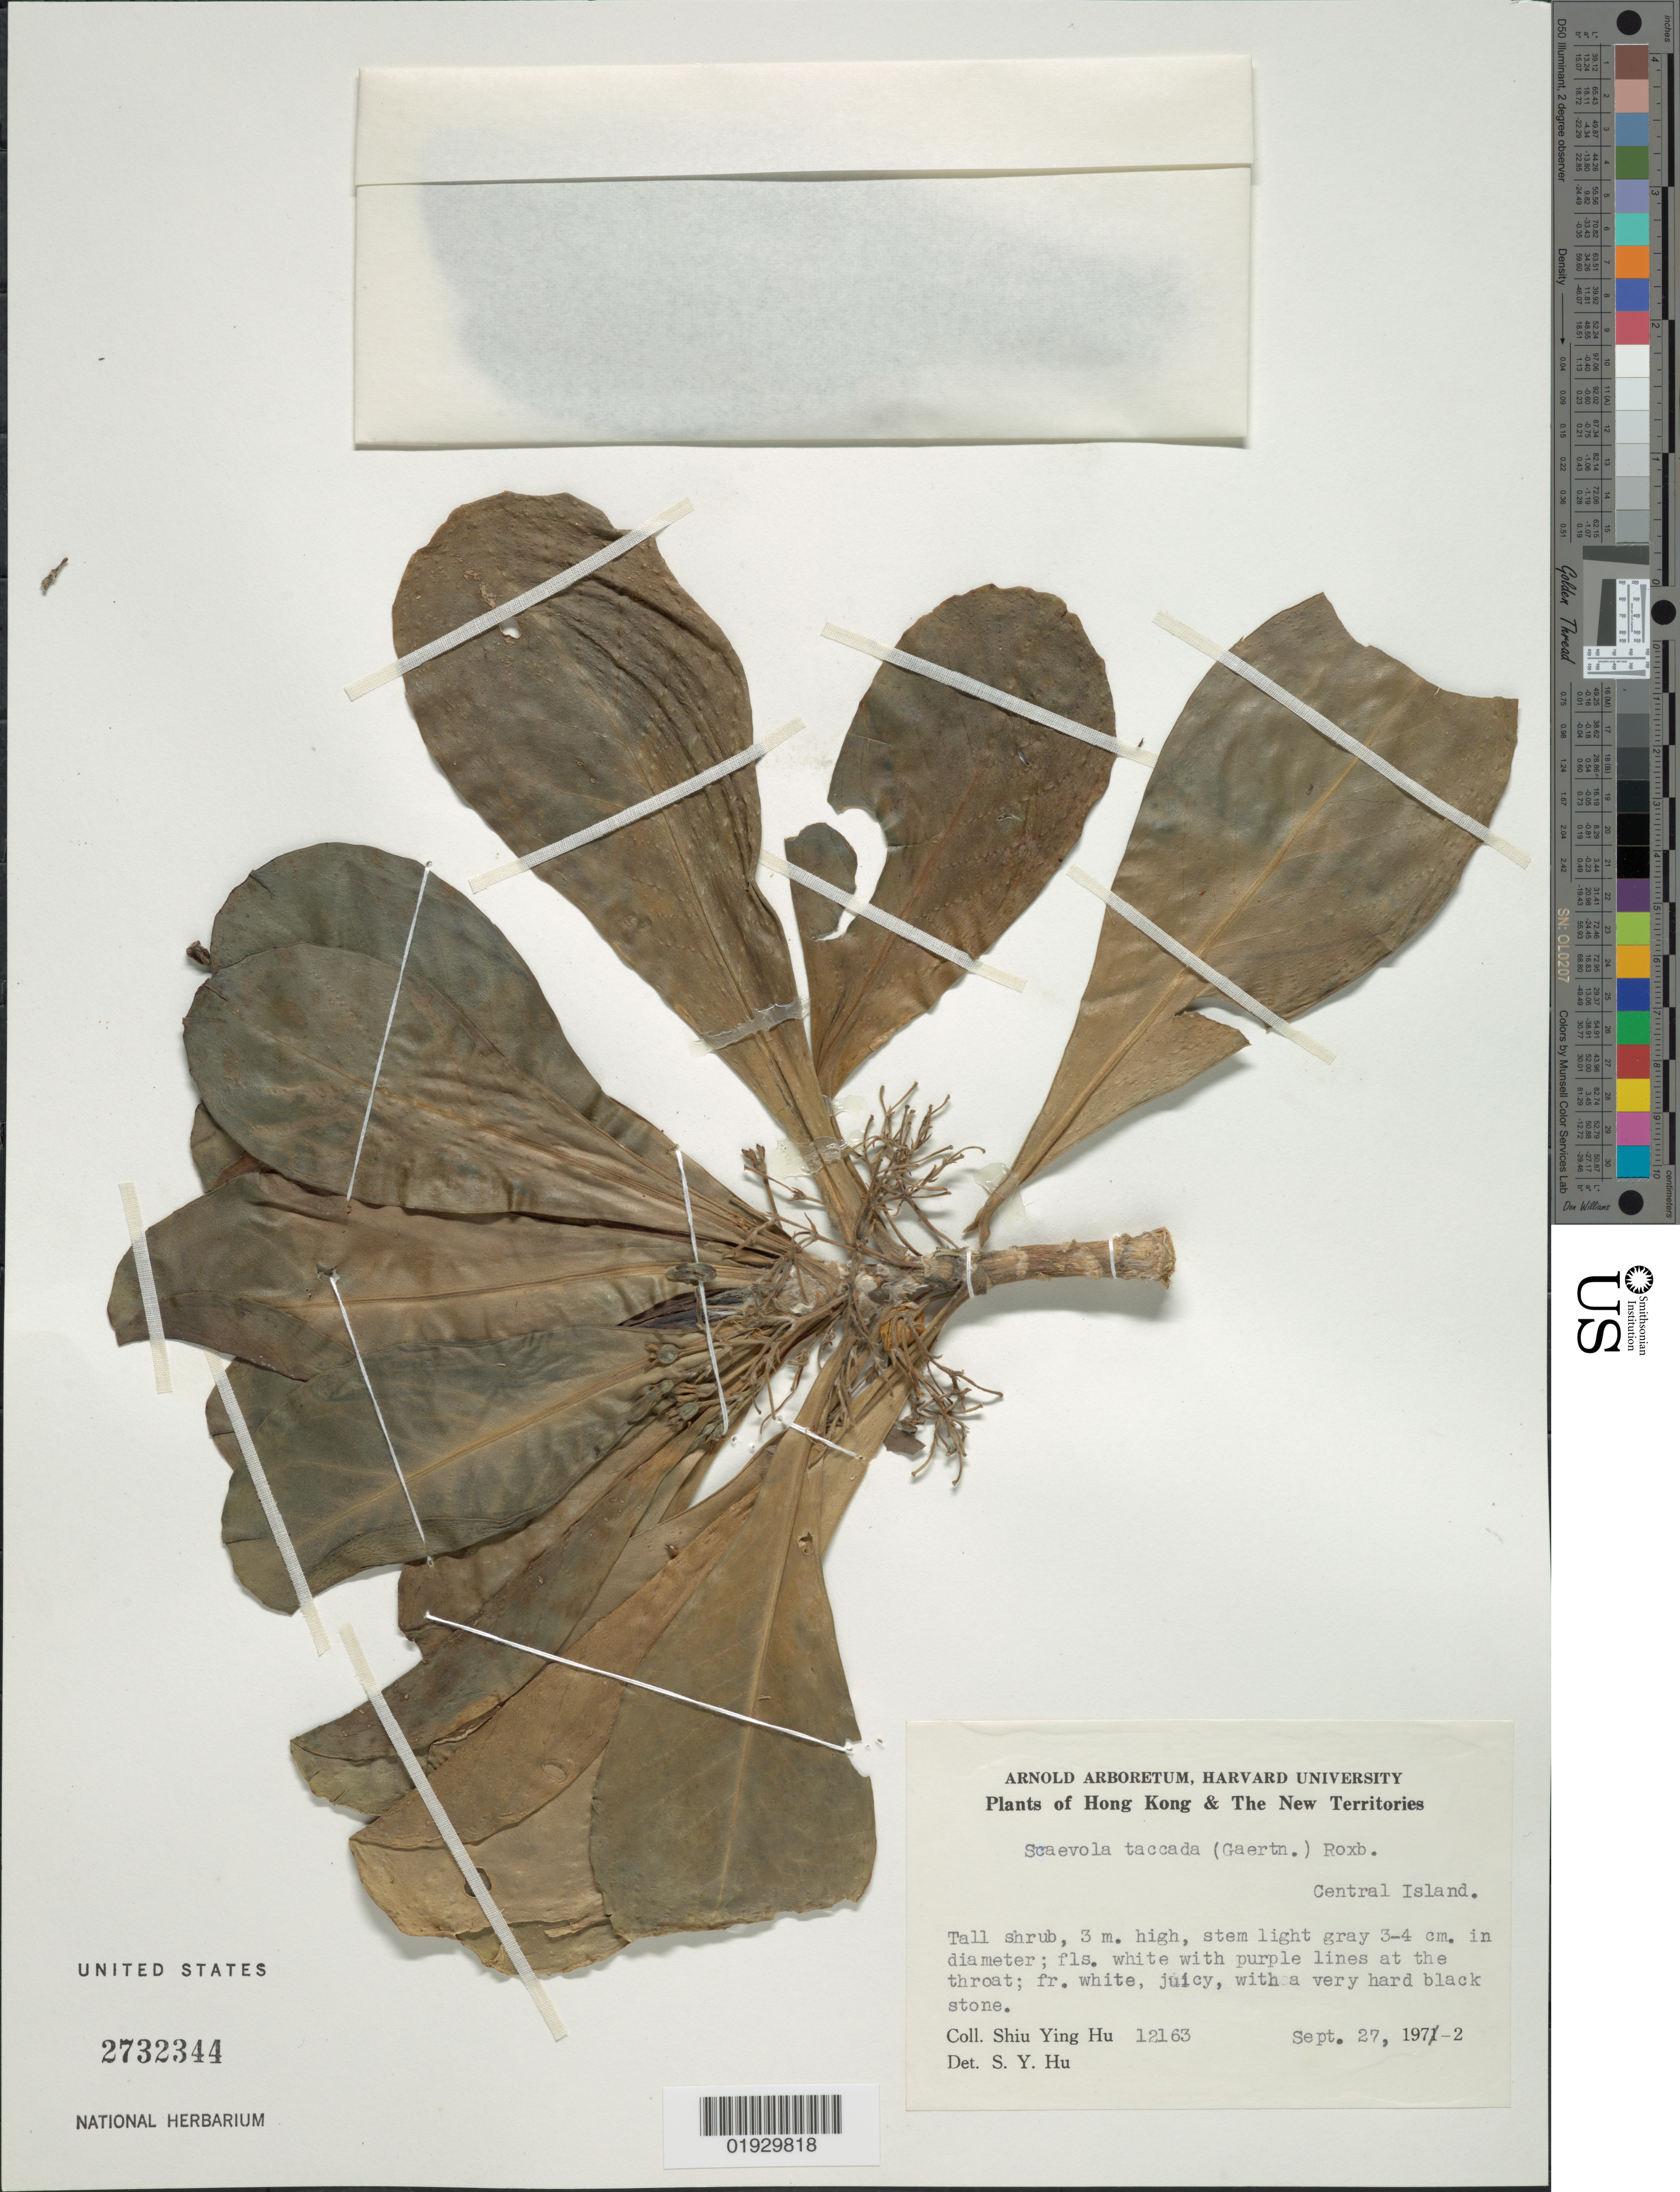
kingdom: Plantae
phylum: Tracheophyta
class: Magnoliopsida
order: Asterales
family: Goodeniaceae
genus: Scaevola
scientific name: Scaevola taccada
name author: (Gaertn.) Roxb.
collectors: S. Y. Hu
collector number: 12163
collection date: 1972-09-27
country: China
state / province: Hong Kong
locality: Hong Kong & The New Territories. Central Island.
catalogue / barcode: US 2732344